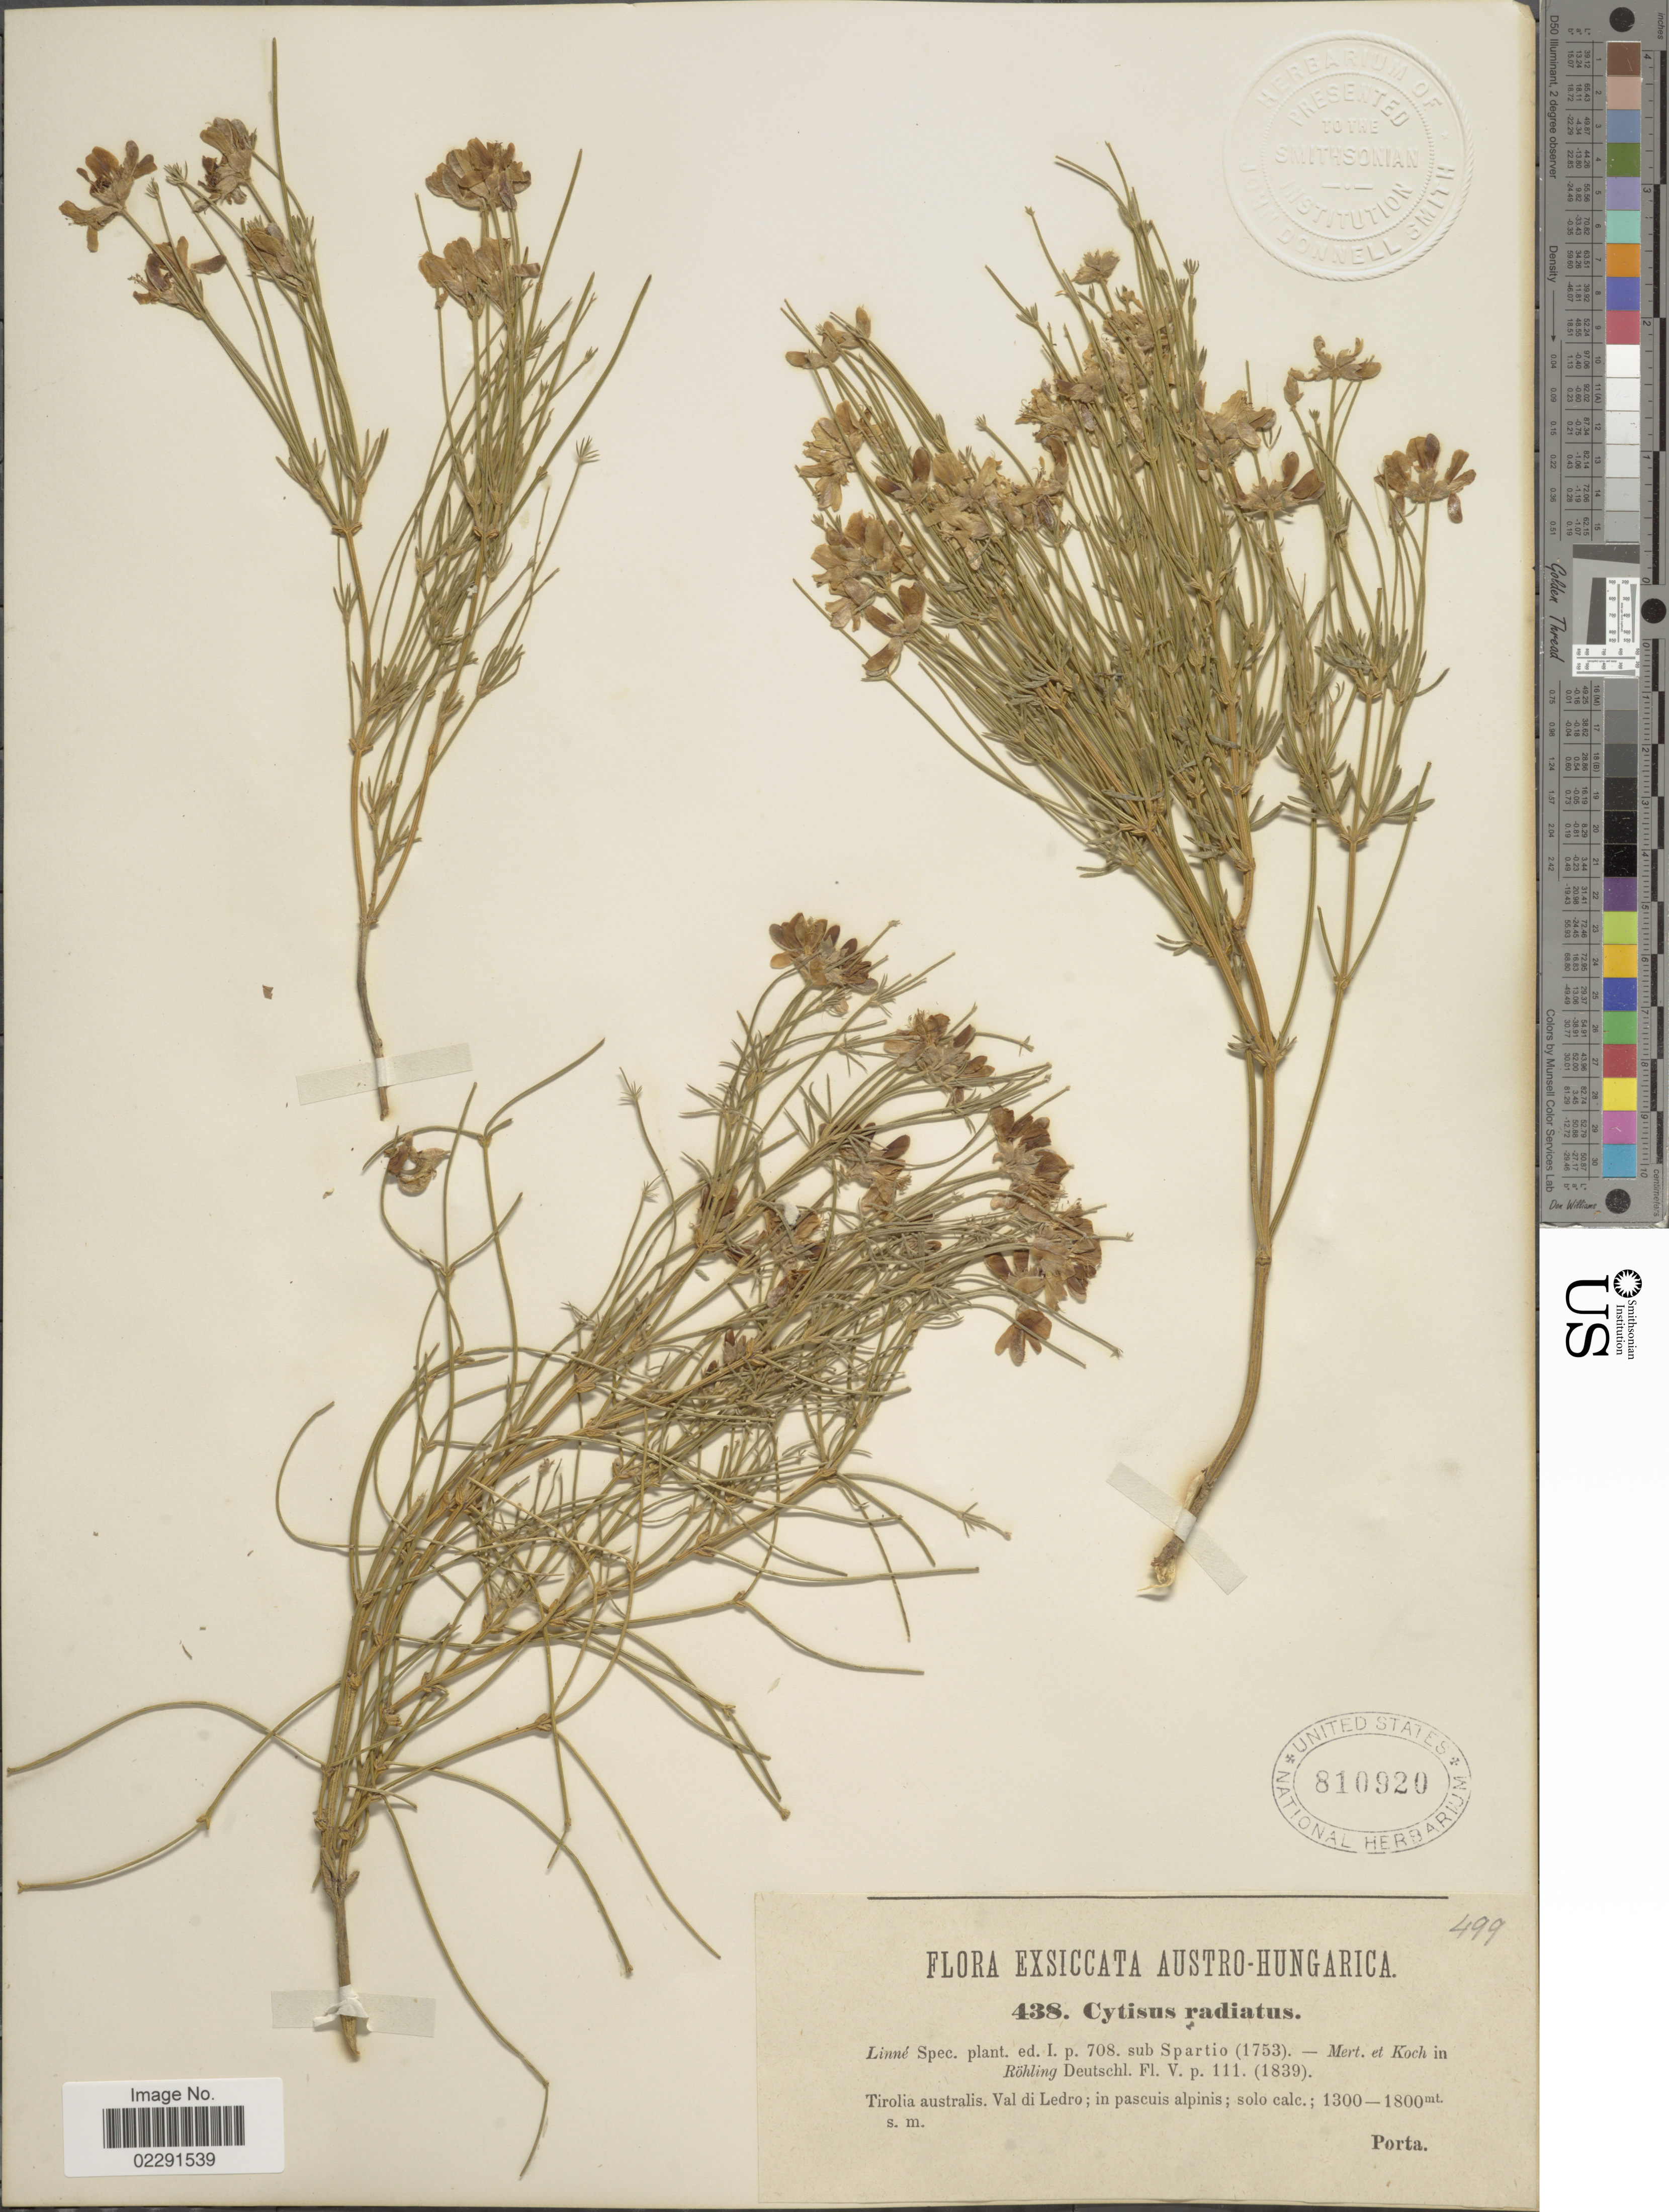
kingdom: Plantae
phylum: Tracheophyta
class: Magnoliopsida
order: Fabales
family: Fabaceae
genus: Genista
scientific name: Genista radiata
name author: (L.) Scop.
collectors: -- Porta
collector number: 438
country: Italy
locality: Tirol australis, Val di Ledro; in pascuis alpinis.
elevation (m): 1300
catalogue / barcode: US 810920